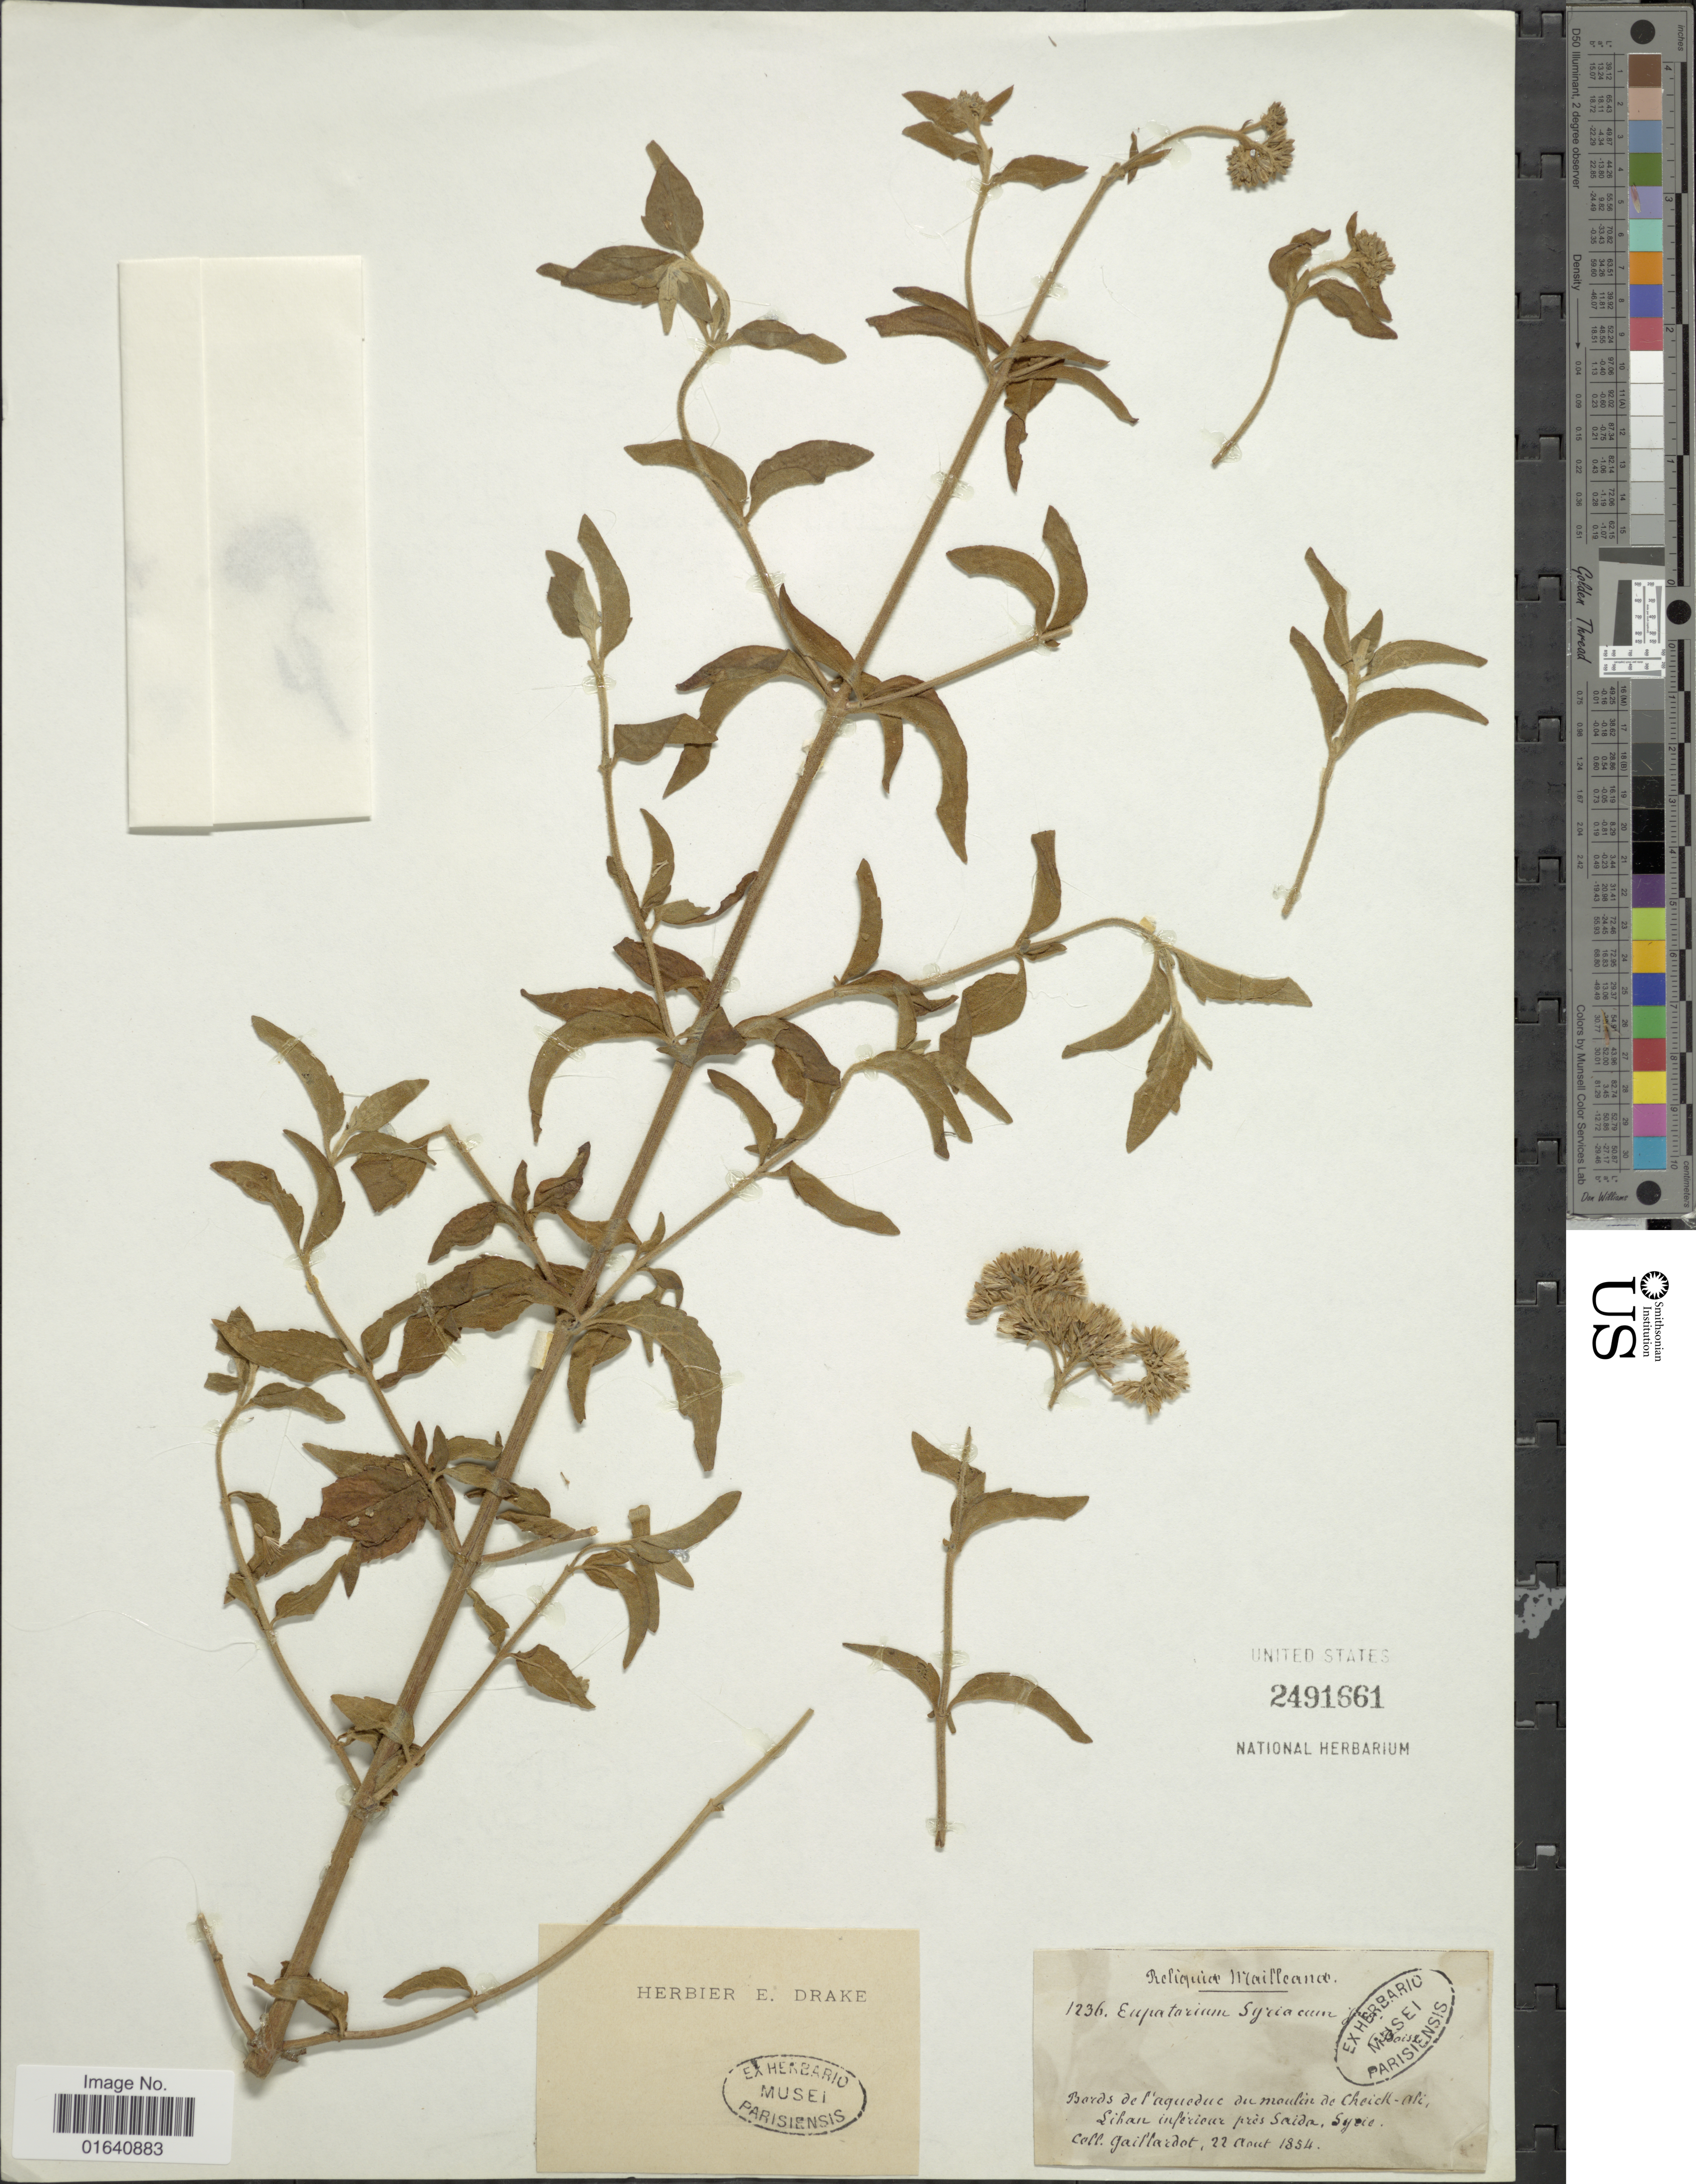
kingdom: Plantae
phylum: Tracheophyta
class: Magnoliopsida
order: Asterales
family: Asteraceae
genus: Eupatorium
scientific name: Eupatorium syriacum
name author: Jacq.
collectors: Gaillardot, --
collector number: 1236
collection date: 1854-08-22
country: Syria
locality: Bords de l'aquedue du moulin de Check-ali, Lihan inferior près Saida, Syrie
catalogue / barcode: US 2491661